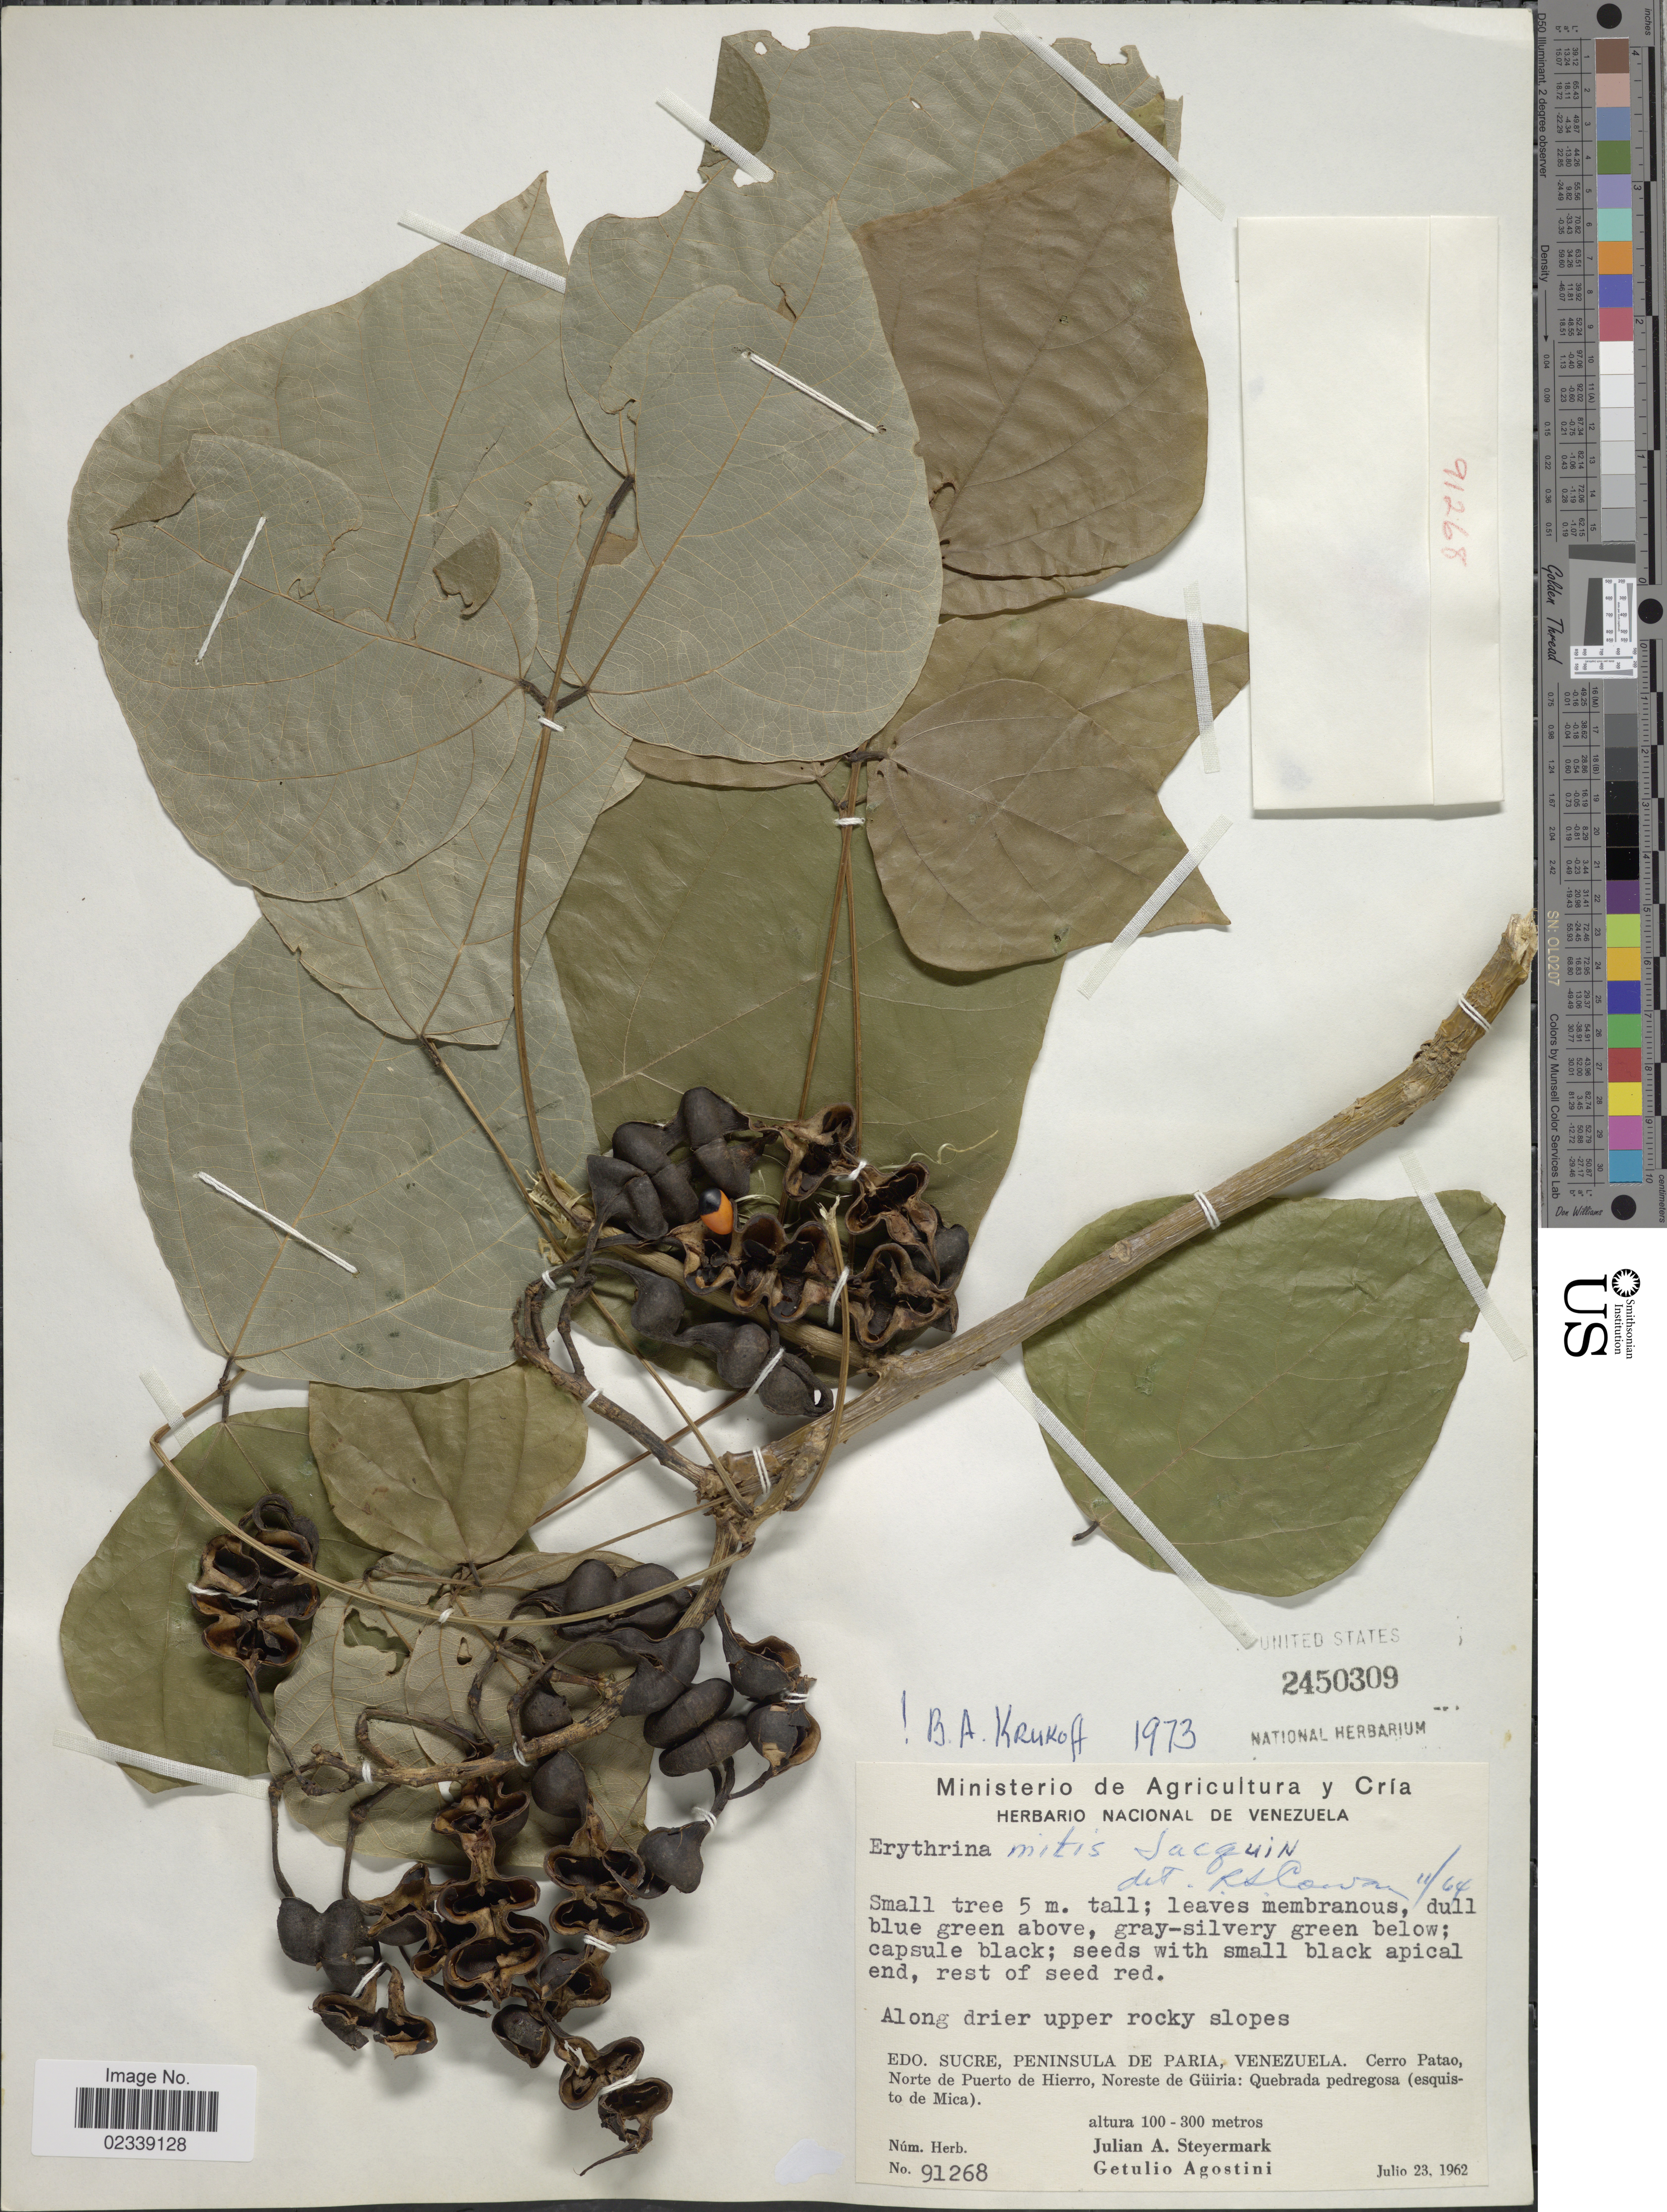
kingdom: Plantae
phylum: Tracheophyta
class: Magnoliopsida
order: Fabales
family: Fabaceae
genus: Erythrina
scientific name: Erythrina mitis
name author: Jacq.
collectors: J. Steyermark & G. Agostini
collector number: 91268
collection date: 1962-07-23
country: Venezuela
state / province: Sucre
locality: Peninsula de Paria, Cerro Patao, norte del Puerto de Hierro, Noreste de Guiria, Quebrada pedregosa (esquisto de Mica)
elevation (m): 100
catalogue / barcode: US 2450309